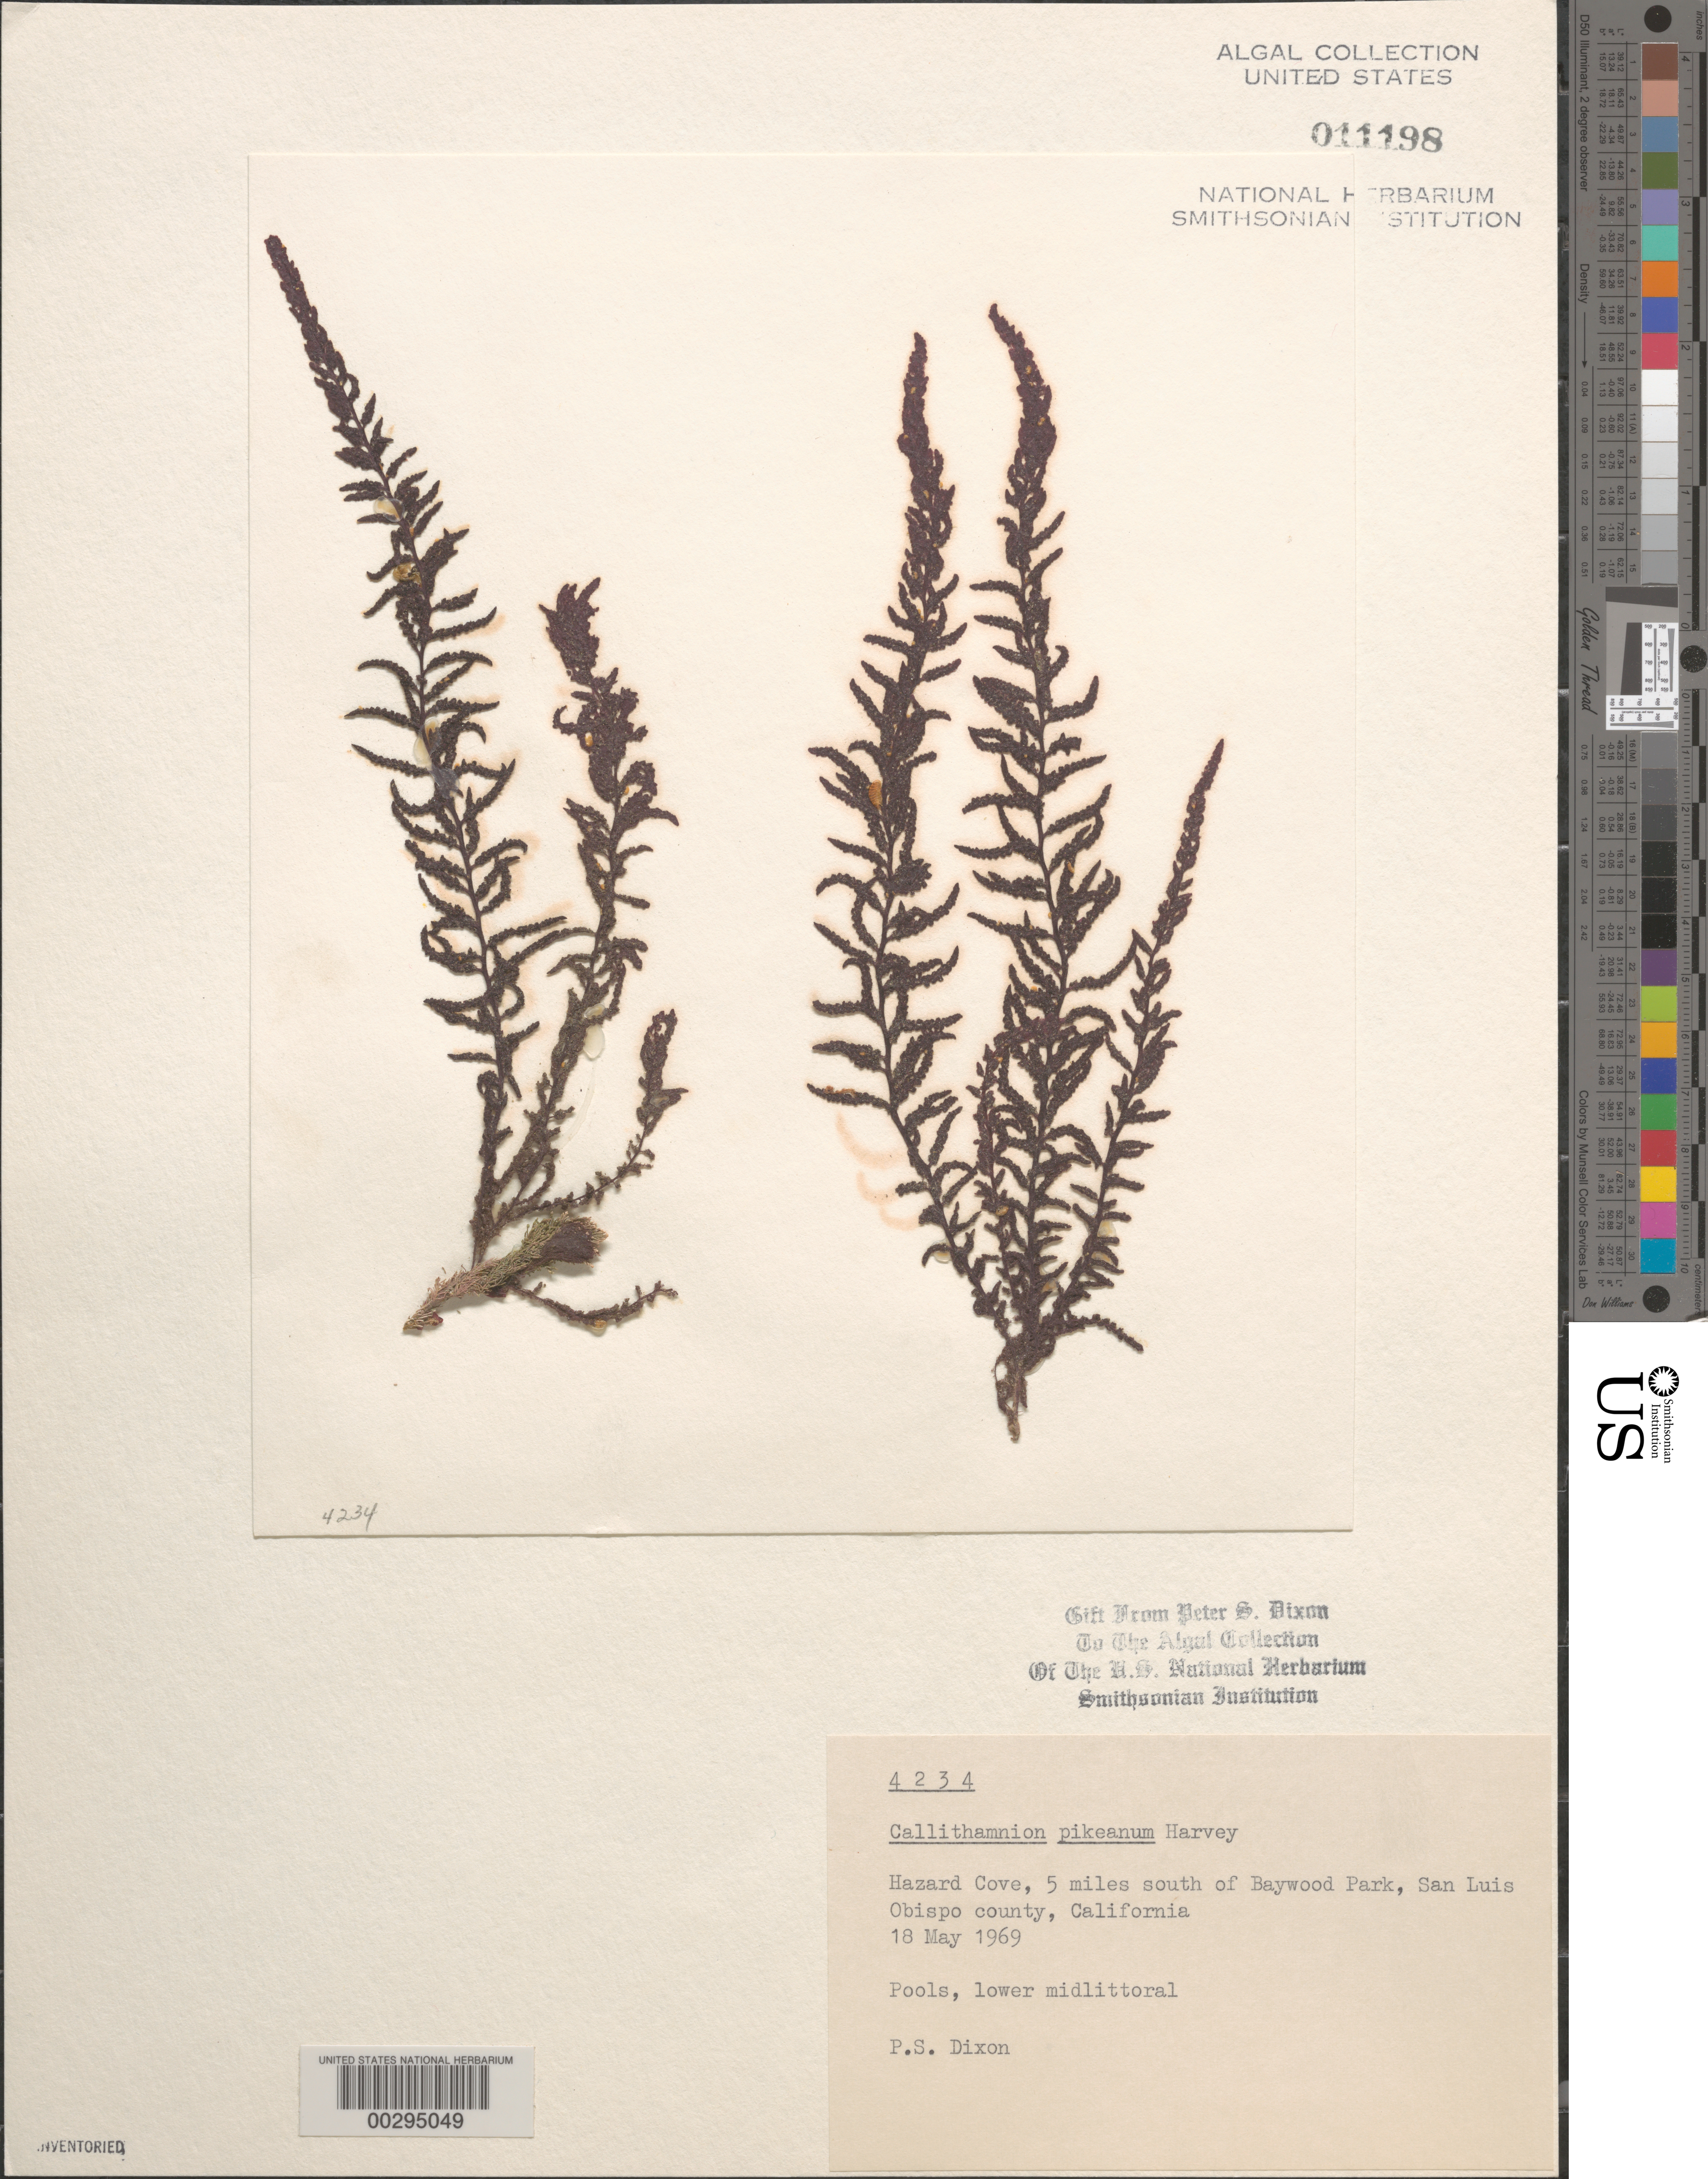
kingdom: Plantae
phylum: Rhodophyta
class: Florideophyceae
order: Ceramiales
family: Callithamniaceae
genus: Callithamnion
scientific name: Callithamnion pikeanum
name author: Harv.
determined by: Dixon, P. S.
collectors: P. S. Dixon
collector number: PSD 4234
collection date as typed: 18 May 1969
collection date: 1969-05-18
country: United States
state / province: California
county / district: San Luis Obispo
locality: Hazard Cove, south of Baywood Park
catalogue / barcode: US 11198